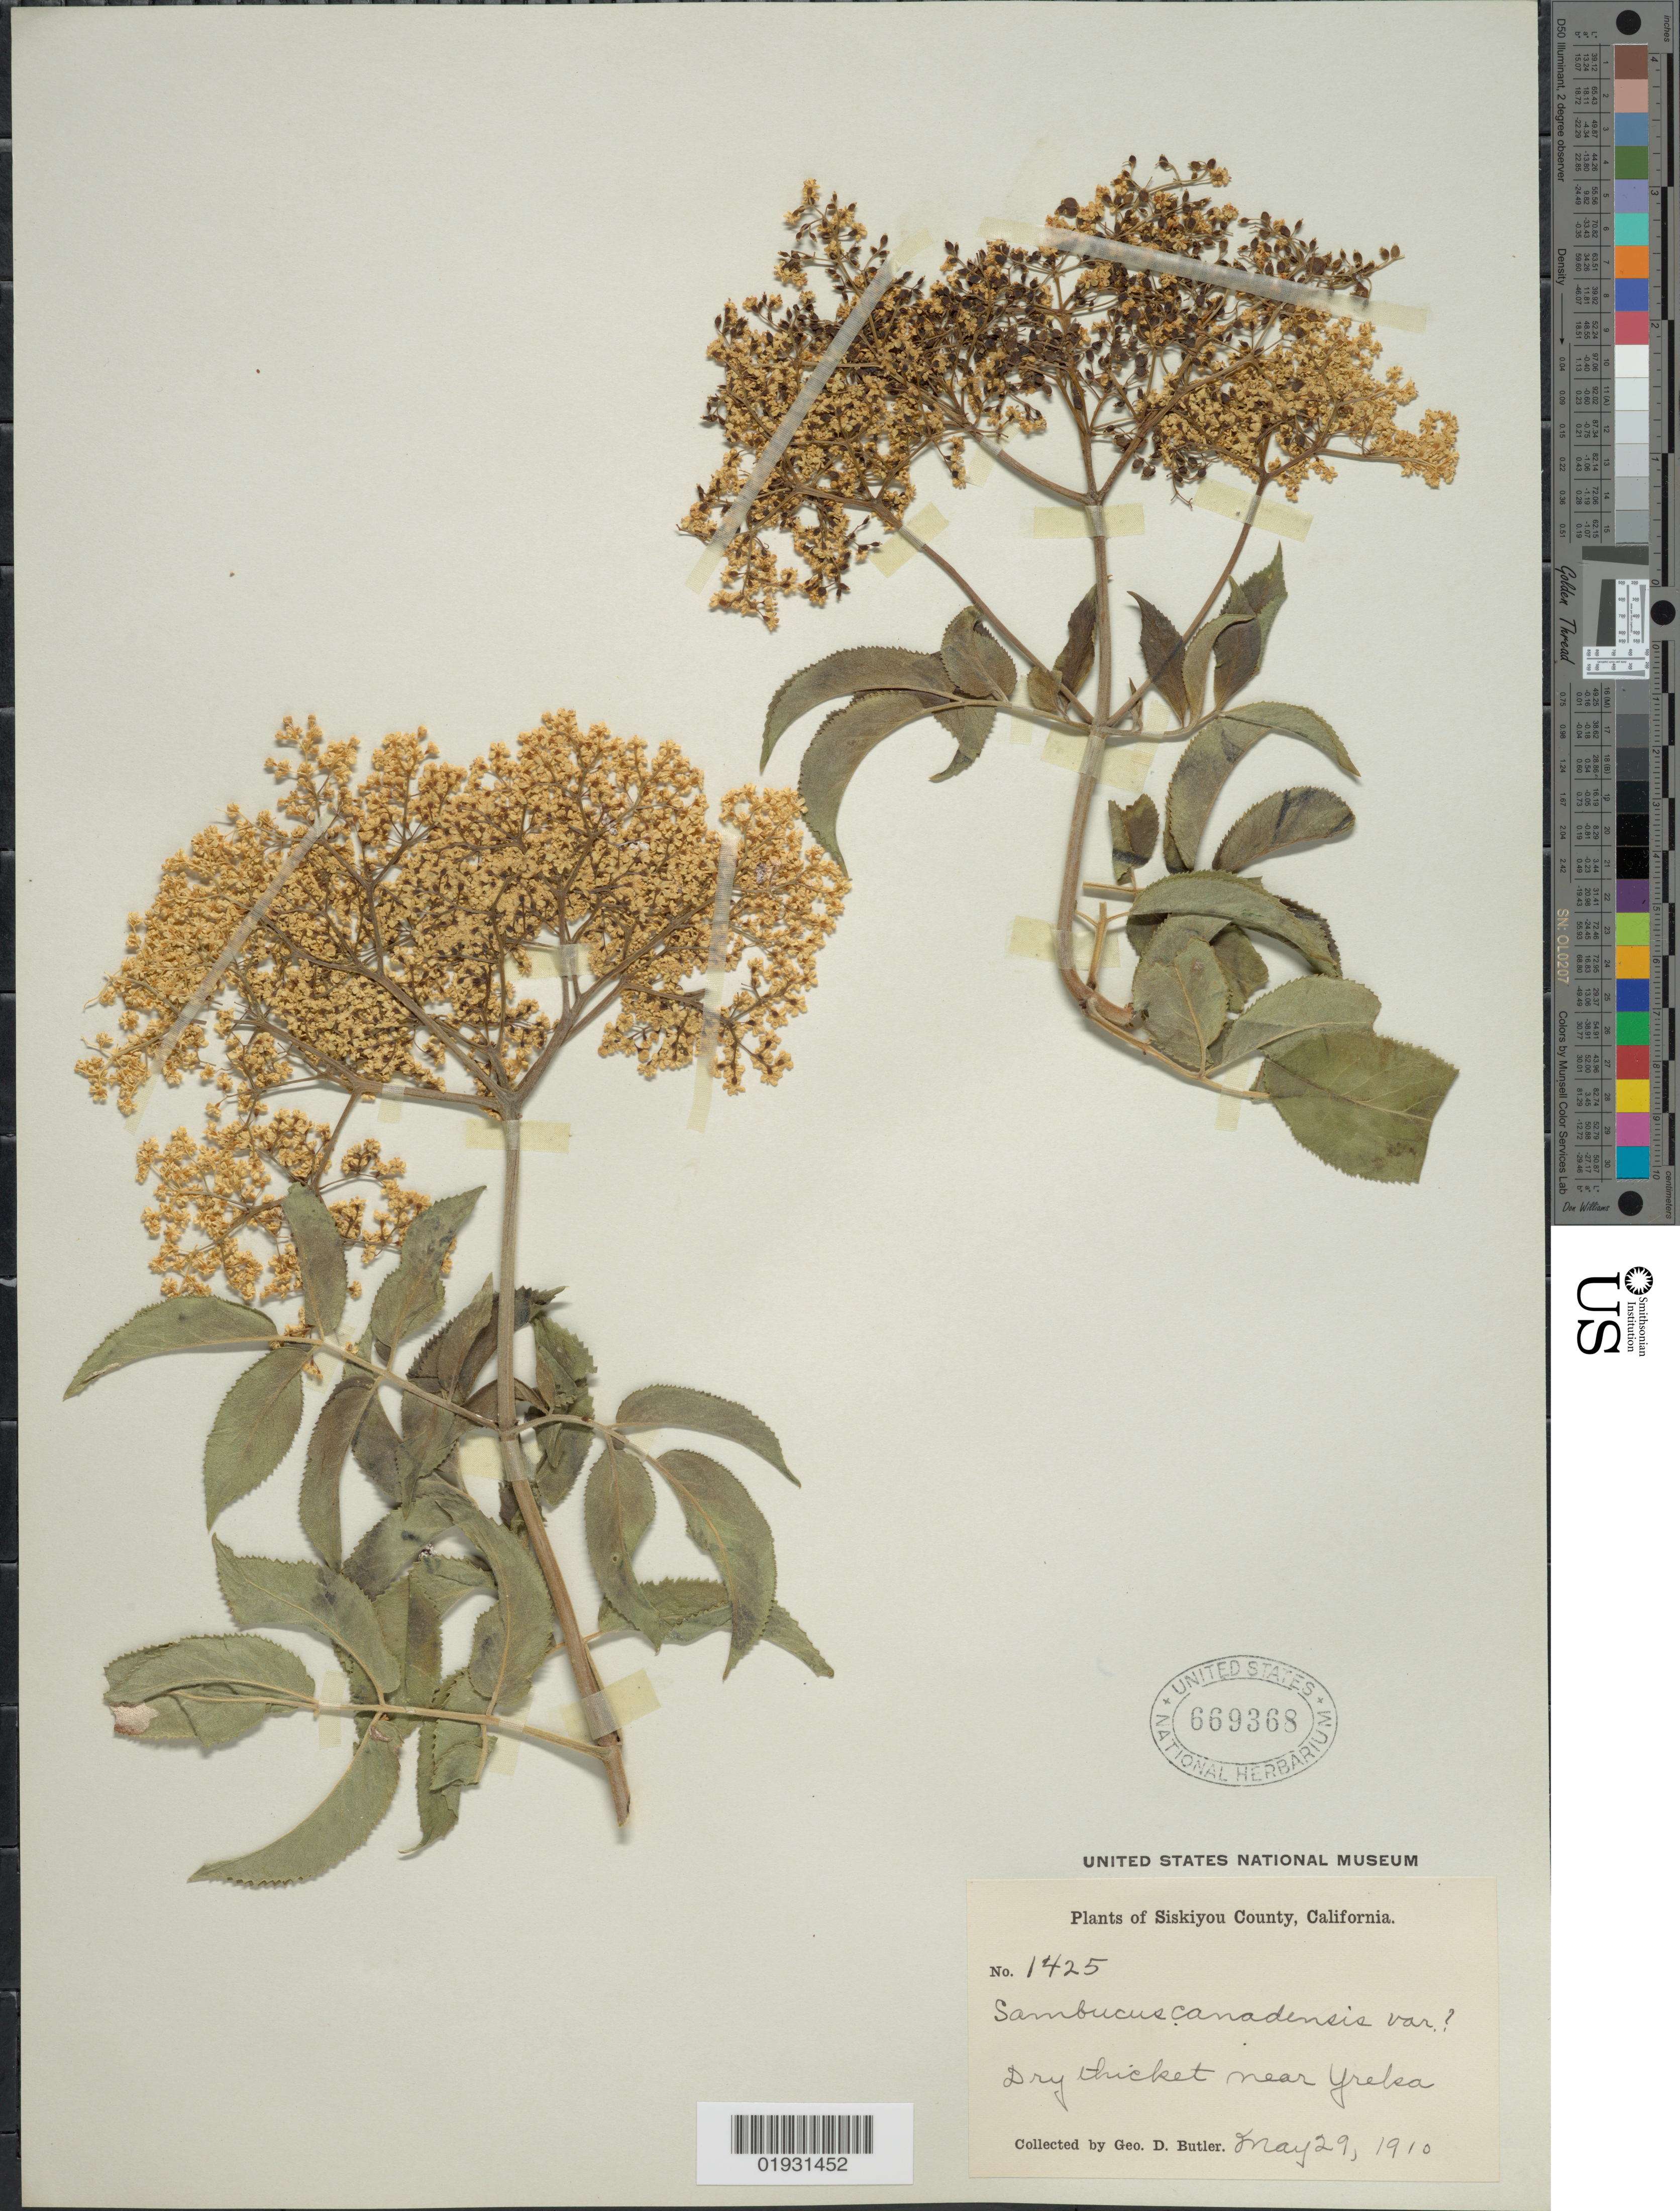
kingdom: Plantae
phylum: Tracheophyta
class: Magnoliopsida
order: Dipsacales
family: Viburnaceae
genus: Sambucus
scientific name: Sambucus sp.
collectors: G. D. Butler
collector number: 1425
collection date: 1910-05-29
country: United States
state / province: California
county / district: Siskiyou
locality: Siskiyou County. Dry thicket near Yreka.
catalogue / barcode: US 669368